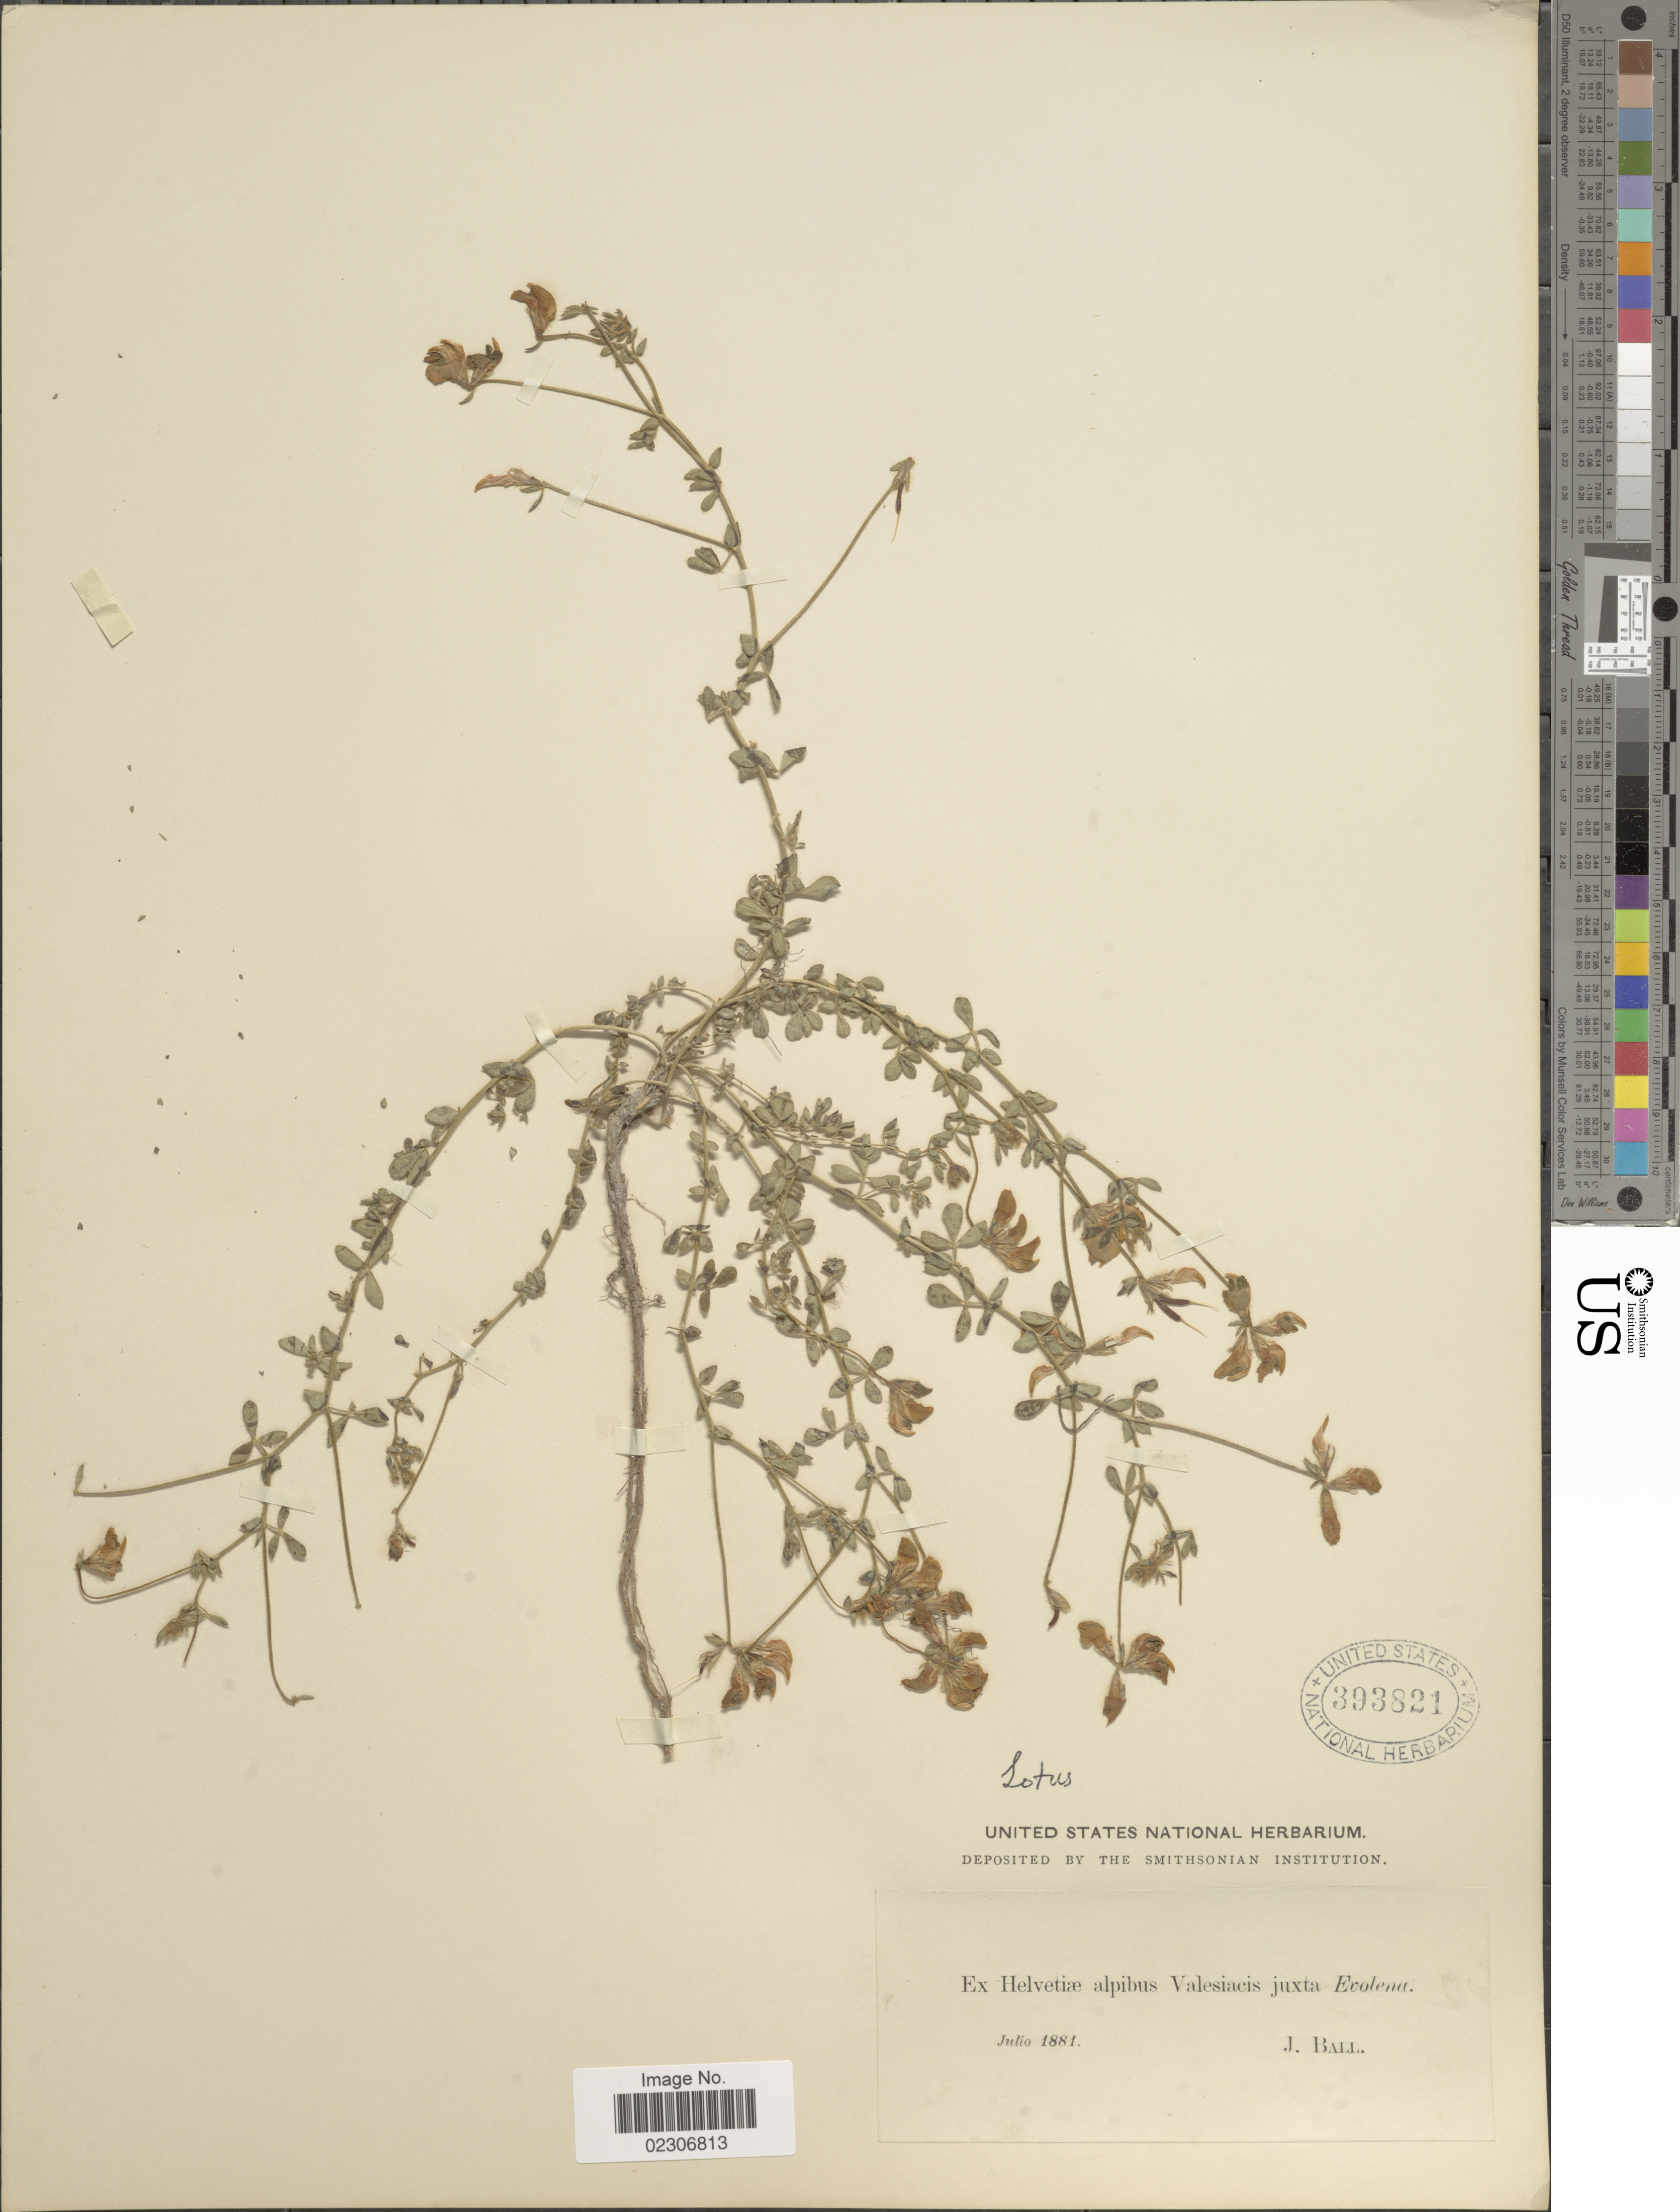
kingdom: Plantae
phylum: Tracheophyta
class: Magnoliopsida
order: Fabales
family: Fabaceae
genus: Lotus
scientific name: Lotus sp.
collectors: J. Ball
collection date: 1881-07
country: Switzerland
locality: Helvetiae alpibus Valesiacis juxta Evolena.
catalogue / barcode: US 393821